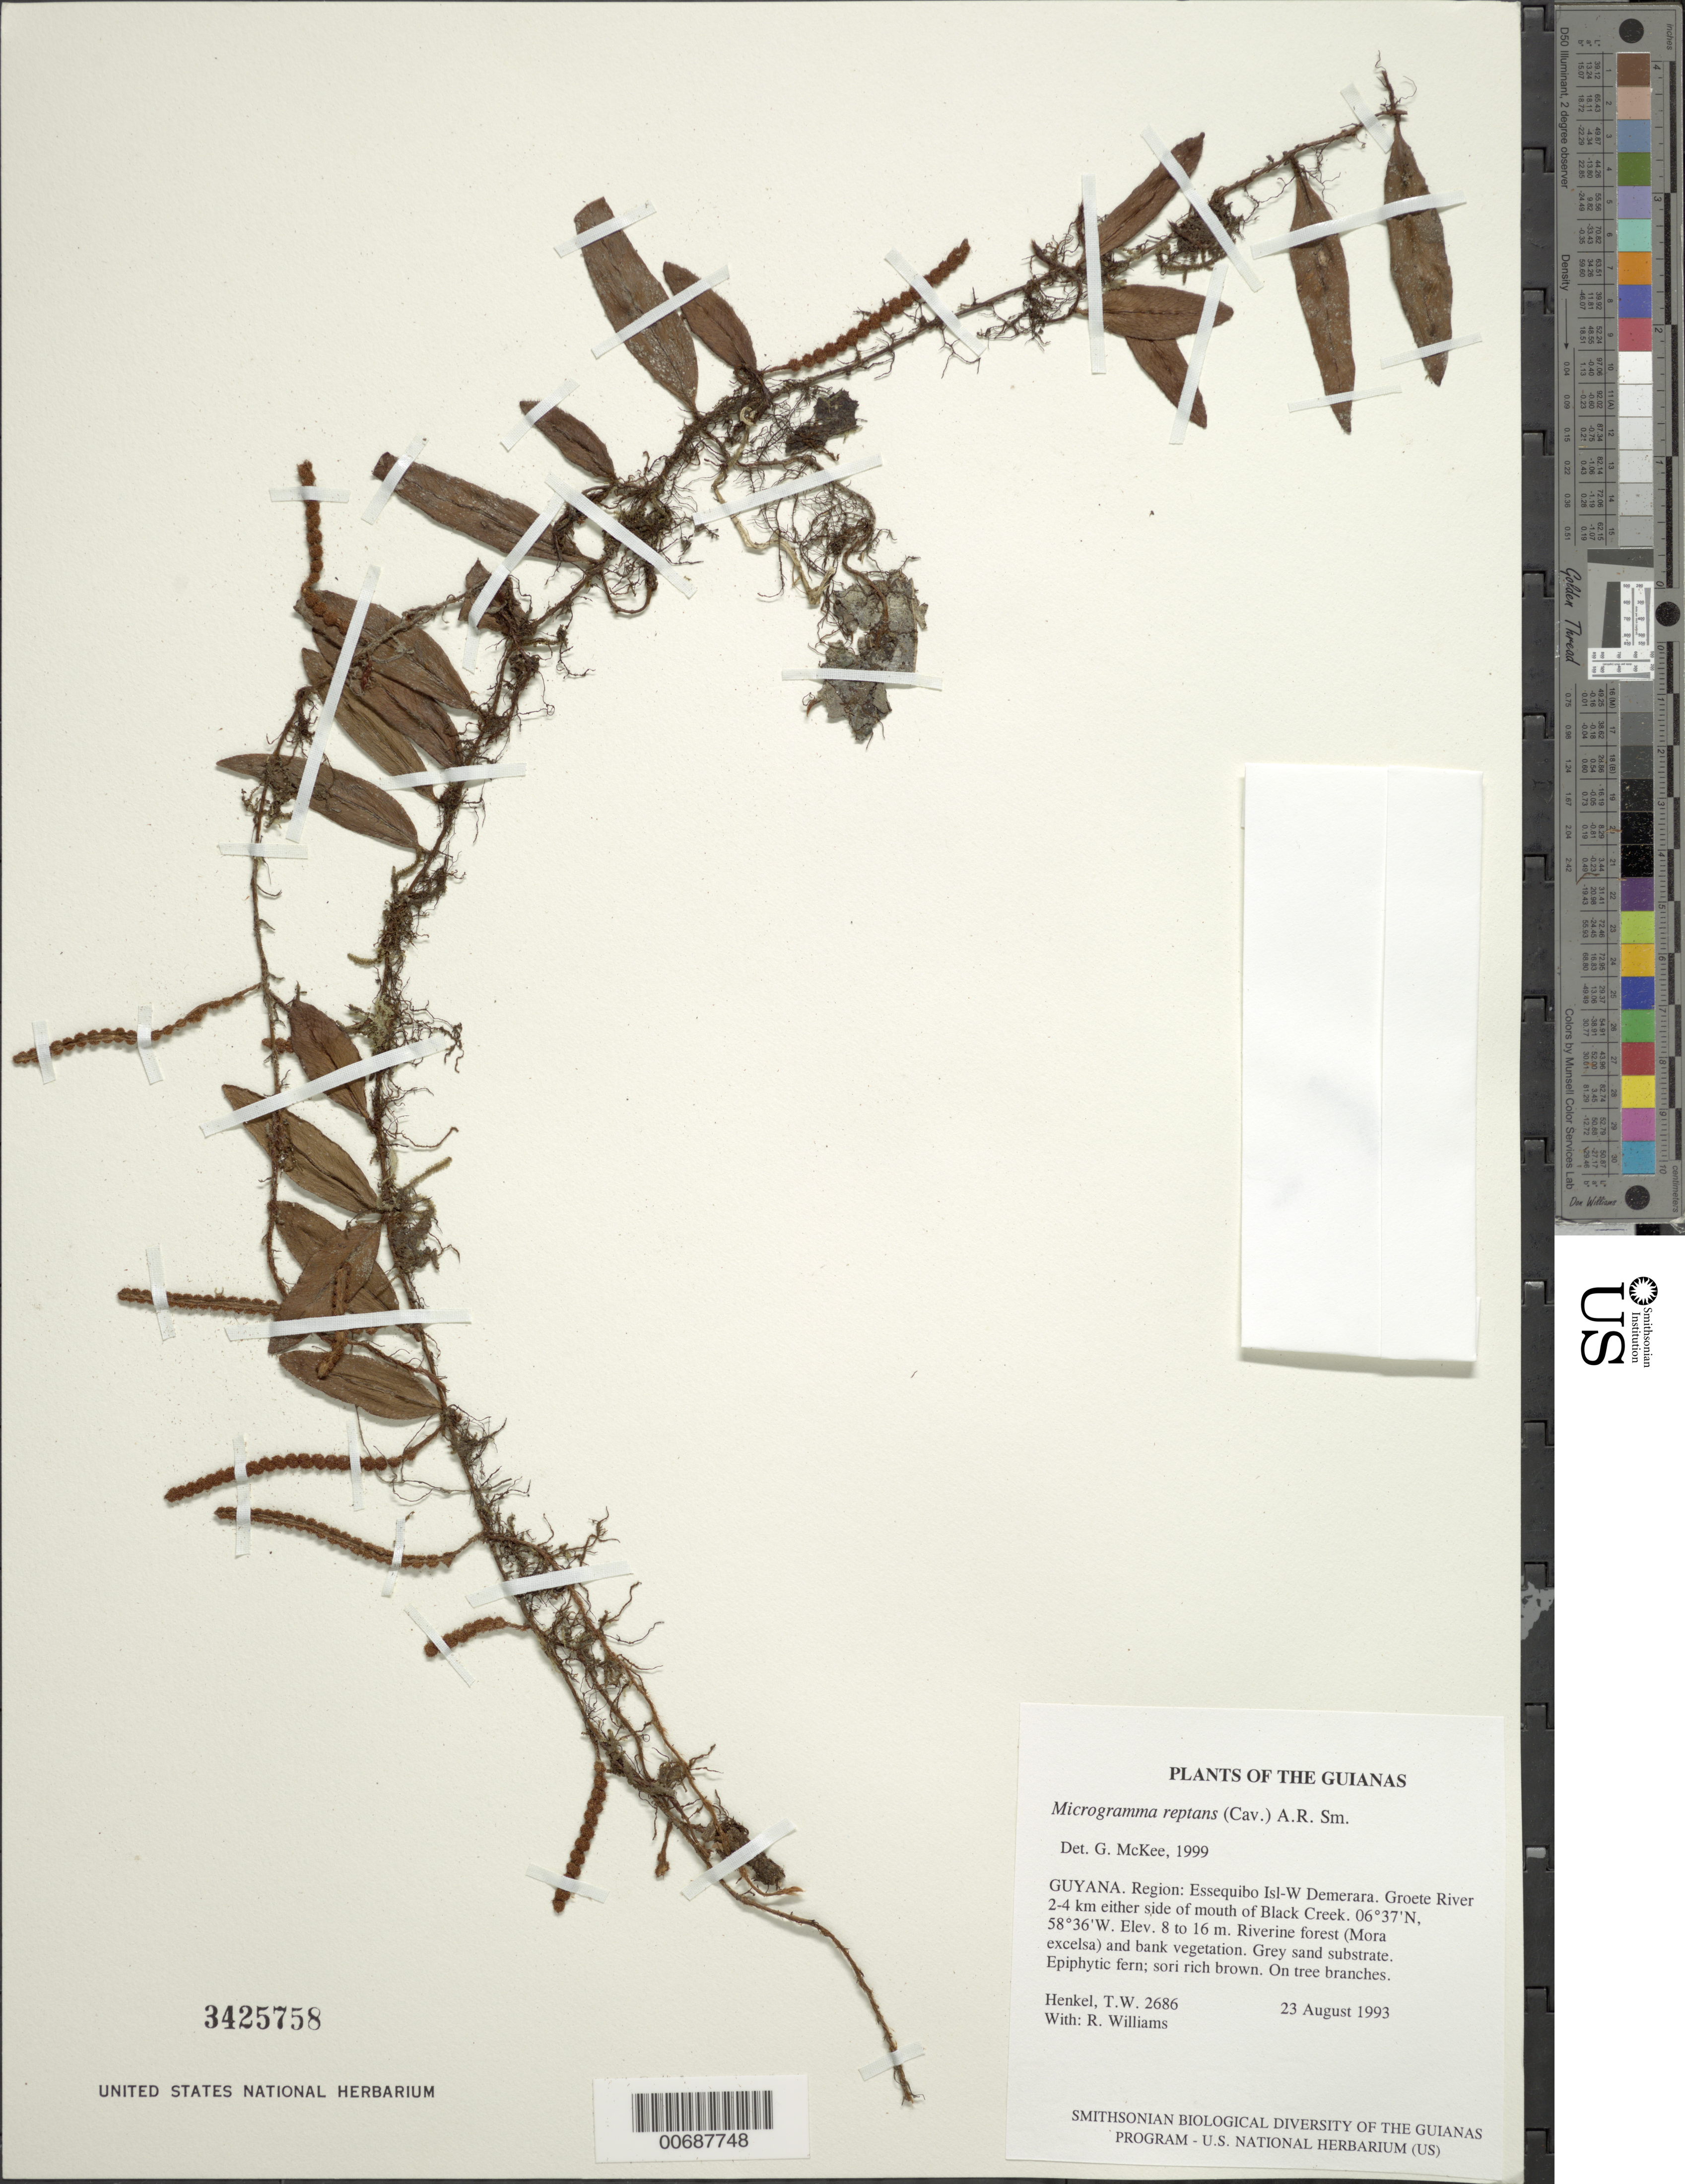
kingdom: Plantae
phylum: Tracheophyta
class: Polypodiopsida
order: Polypodiales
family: Polypodiaceae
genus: Microgramma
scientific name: Microgramma reptans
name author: (Cav.) A.R. Sm.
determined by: McKee, G. S., (US), NMNH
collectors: T. Henkel & R. Williams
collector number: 2686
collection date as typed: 23 August 1993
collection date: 1993-08-23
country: Guyana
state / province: Essequibo Isl-W. Demerara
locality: Groete River 2-4 km either side of mouth of Black Creek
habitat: Riverine forest (Mora excelsa) and bank vegetation. Grey sand substrate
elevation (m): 8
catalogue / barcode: US 3425758